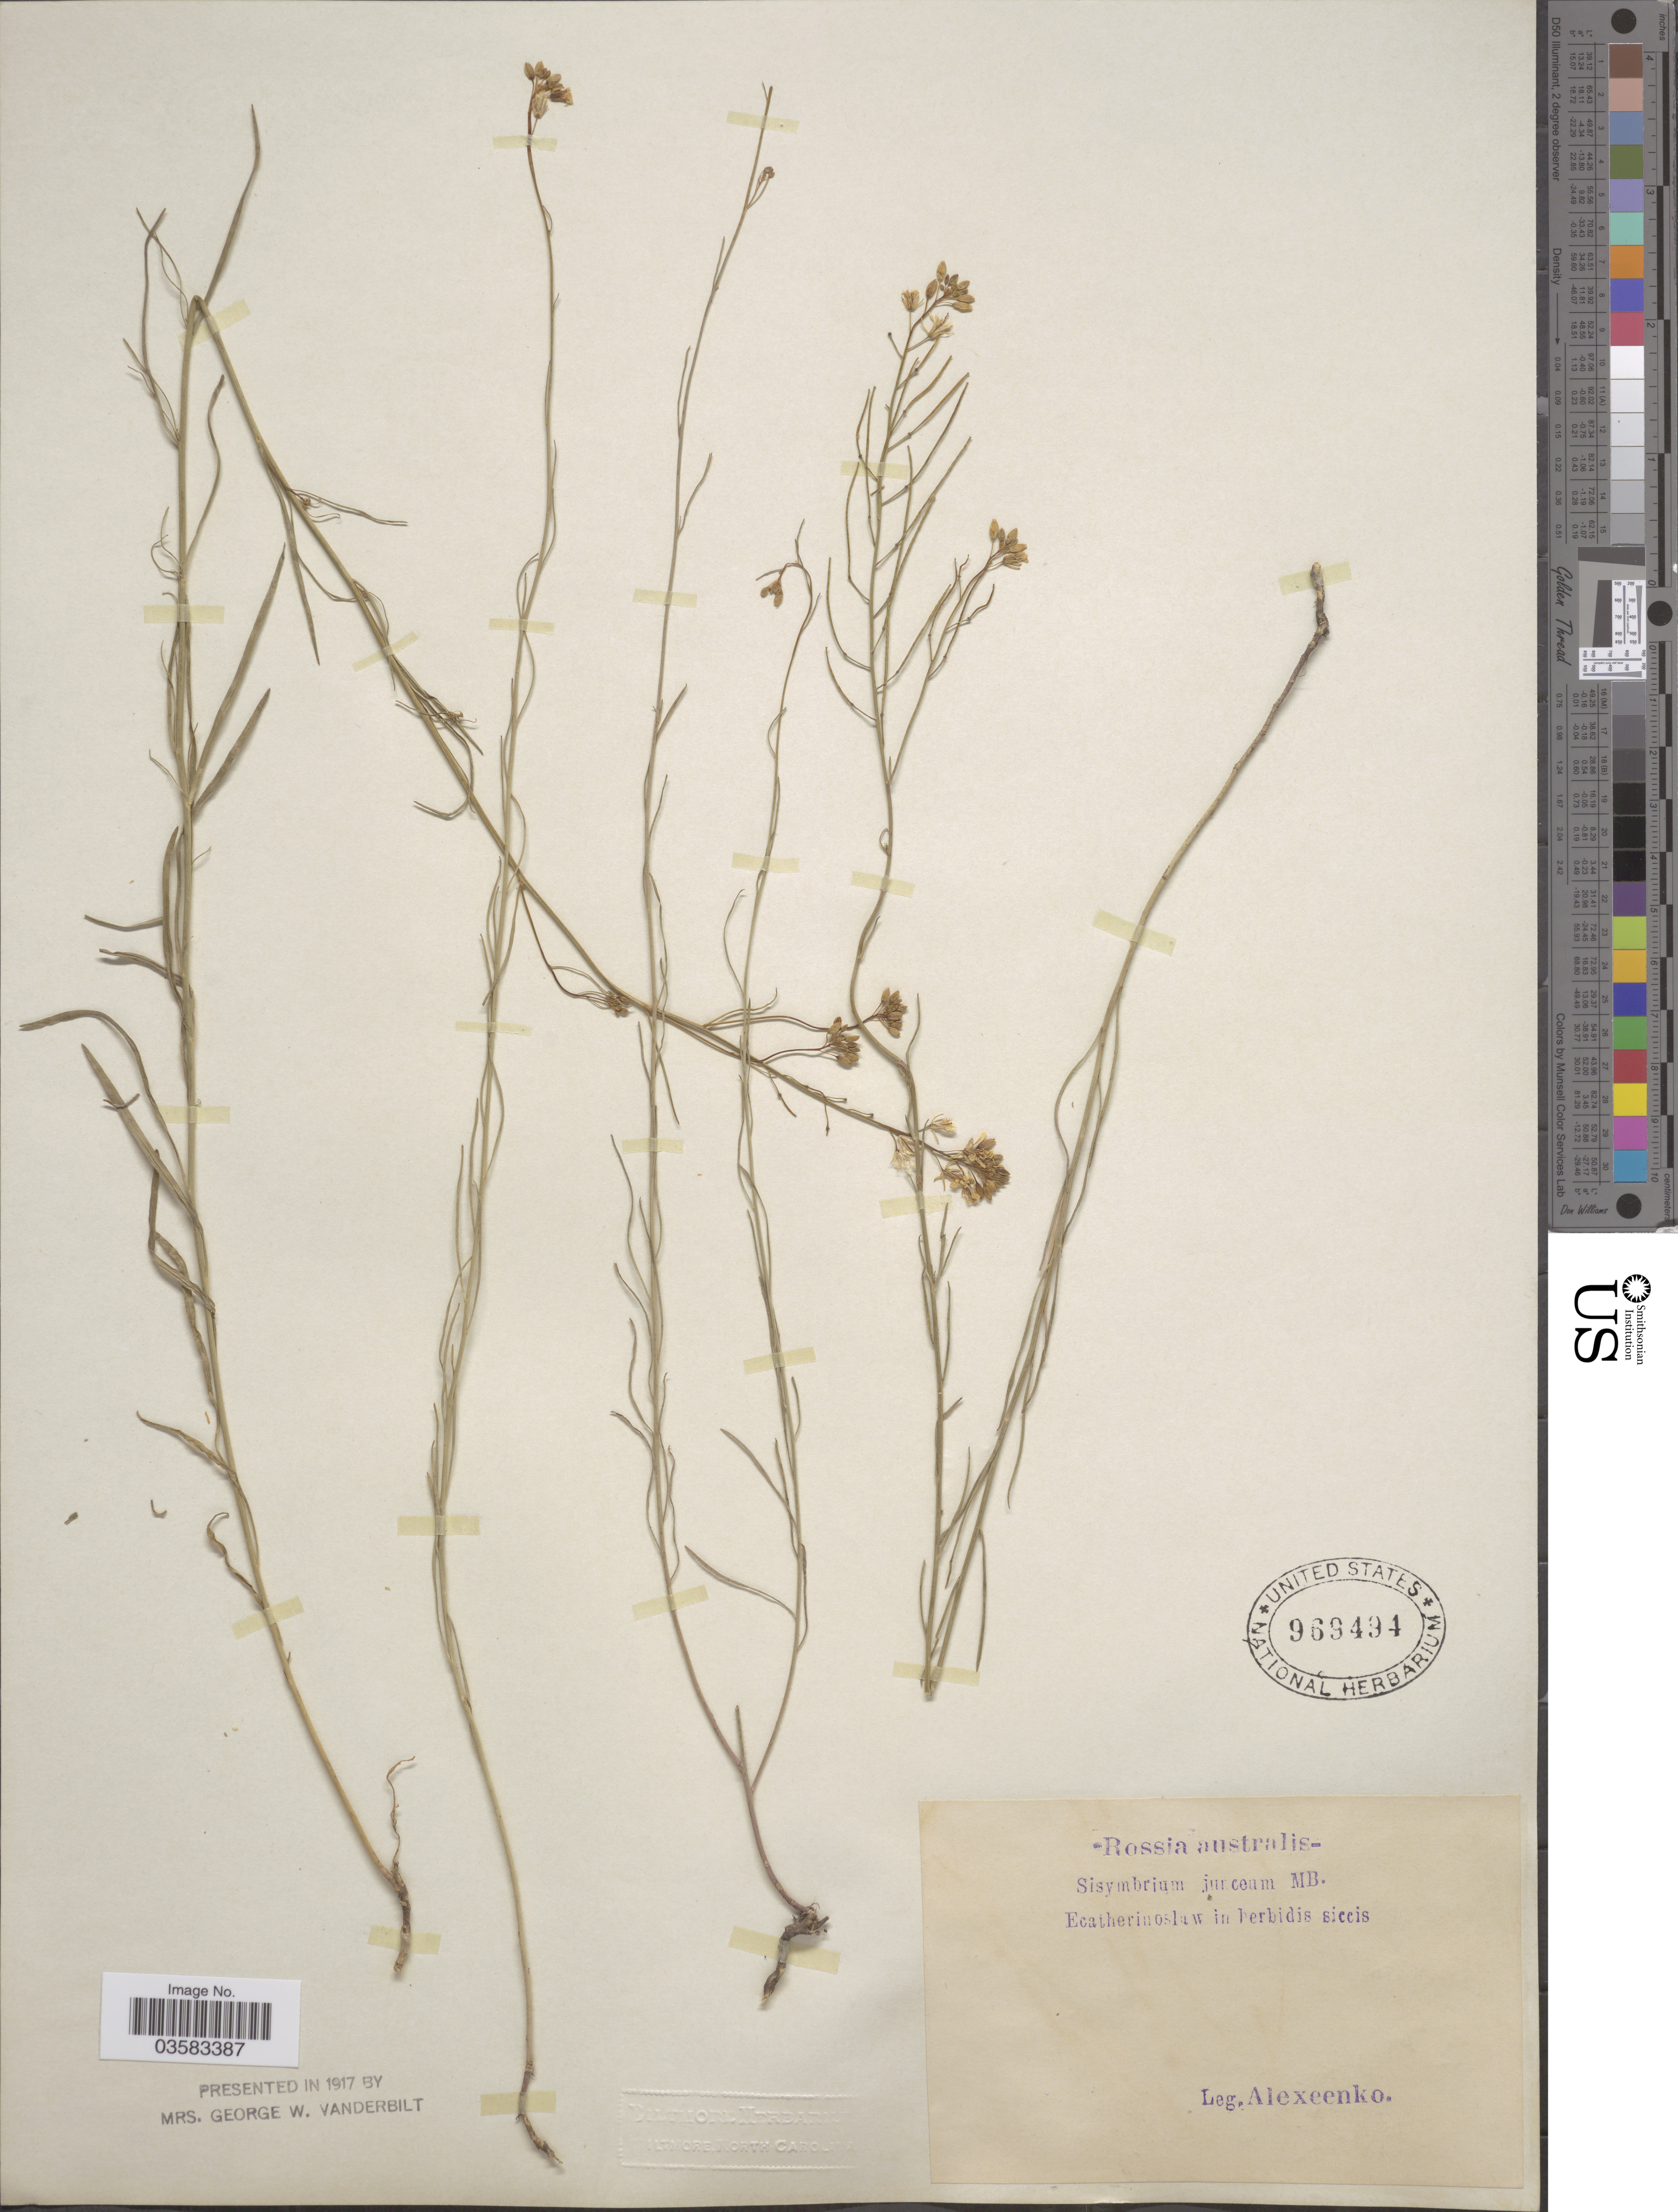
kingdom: Plantae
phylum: Tracheophyta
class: Magnoliopsida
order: Brassicales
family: Brassicaceae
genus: Sisymbrium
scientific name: Sisymbrium junceum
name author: Molk.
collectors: Alexeenko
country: Russian Federation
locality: Rossia australis.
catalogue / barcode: US 969494